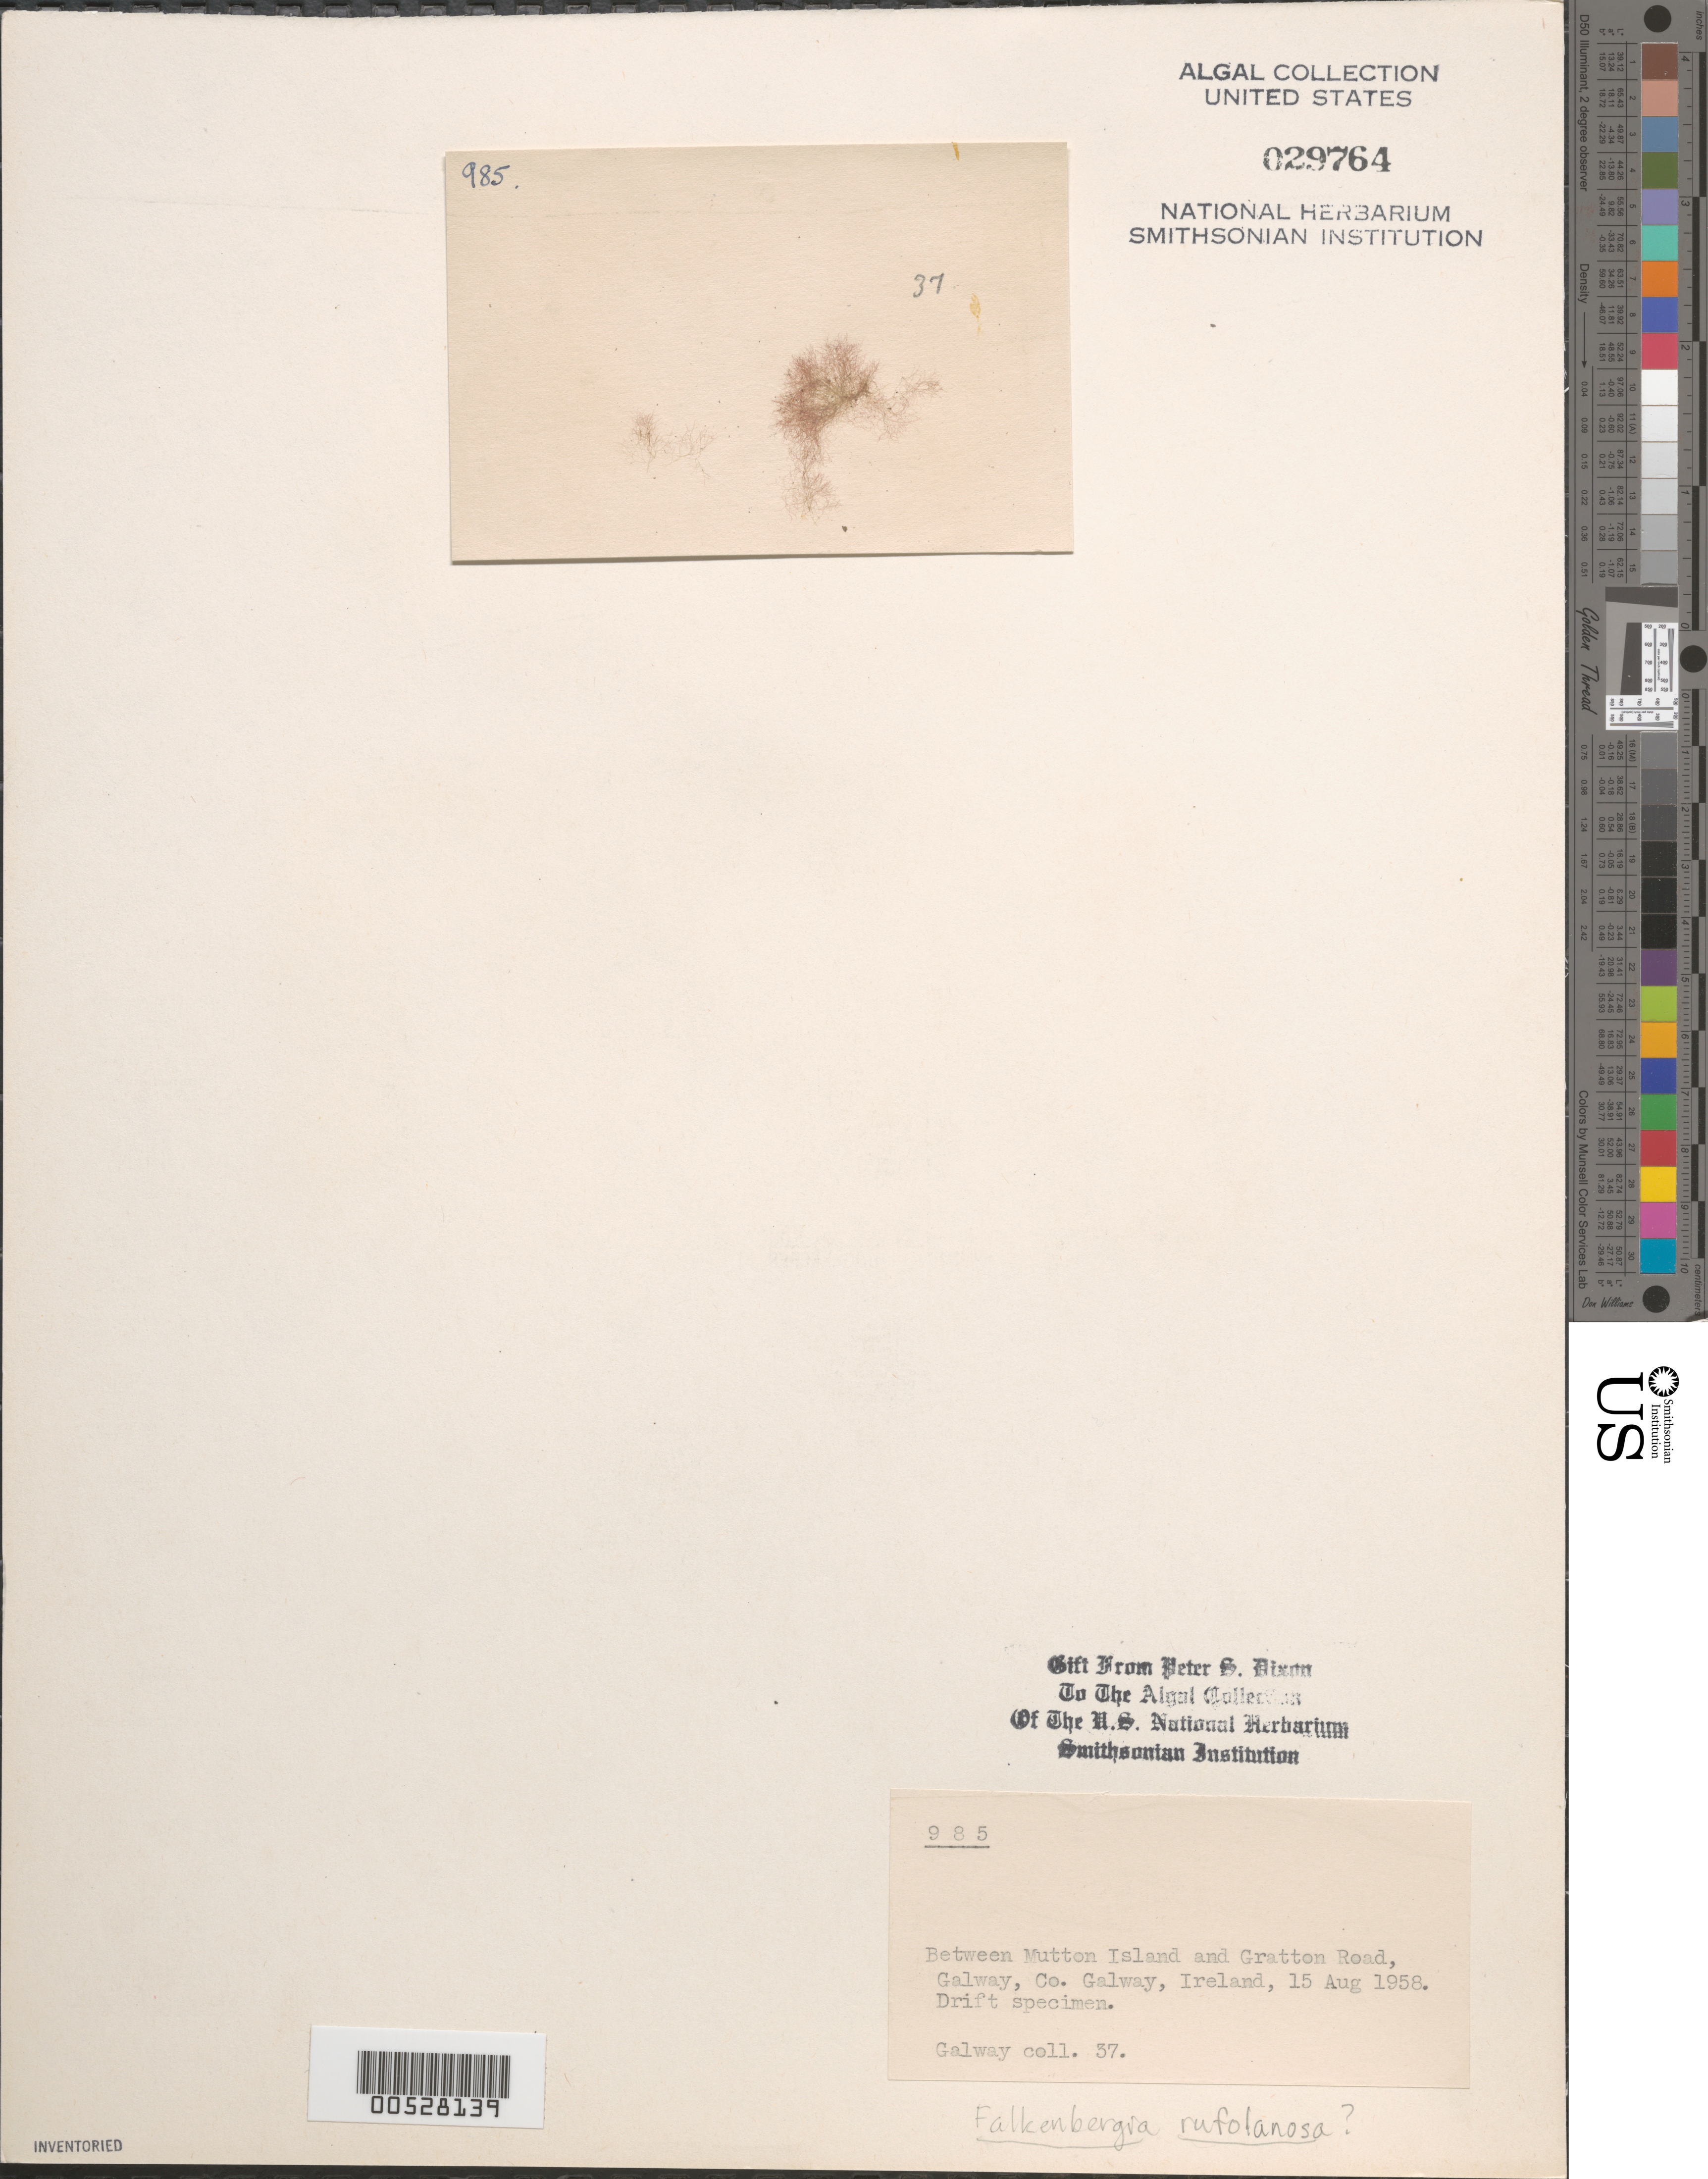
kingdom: Plantae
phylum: Rhodophyta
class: Florideophyceae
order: Bonnemaisoniales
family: Bonnemaisoniaceae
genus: Asparagopsis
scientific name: Asparagopsis armata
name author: Harv.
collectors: P. S. Dixon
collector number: PSD 985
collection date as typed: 15 Aug 1958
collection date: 1958-08-15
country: Ireland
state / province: Connaught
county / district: Galway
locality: Between Mutton Island and Gratton Road, Galway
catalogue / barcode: US 29764